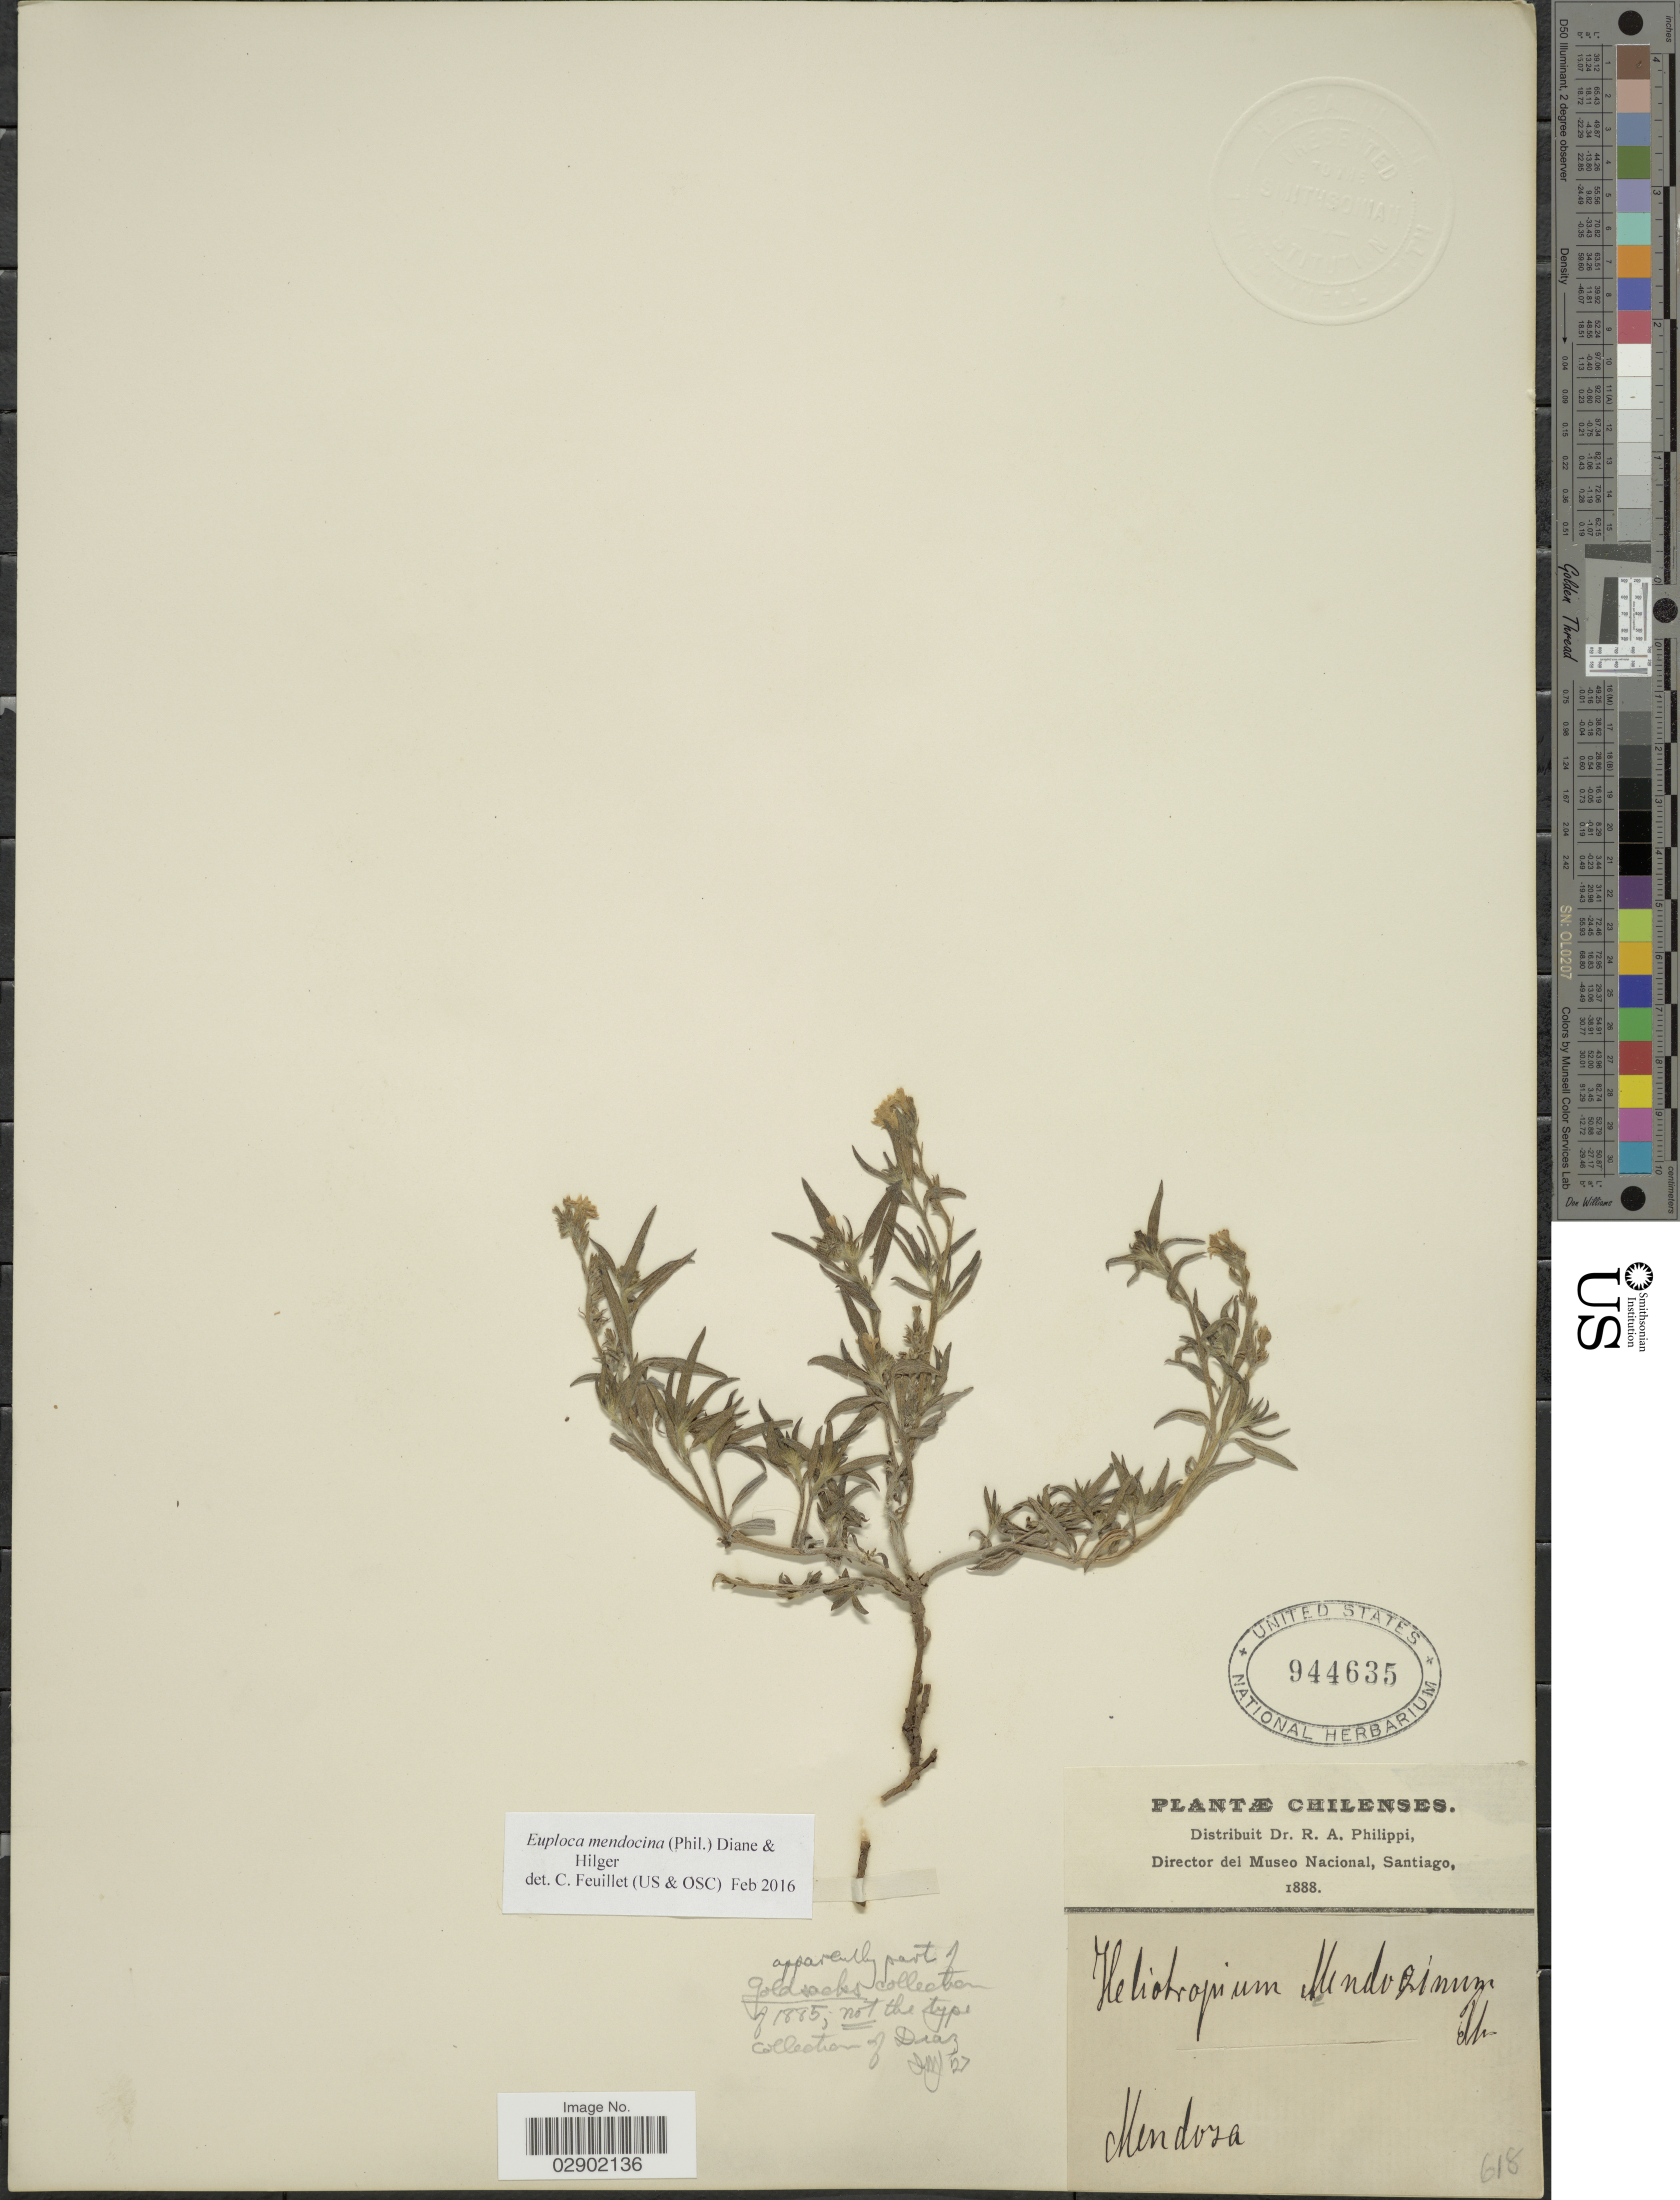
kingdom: Plantae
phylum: Tracheophyta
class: Magnoliopsida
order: Boraginales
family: Heliotropiaceae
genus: Euploca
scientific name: Euploca mendocina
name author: (Phil.) Diane & Hilger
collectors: R. A. Philippi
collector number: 618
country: Chile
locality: Mendosa.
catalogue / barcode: US 944635